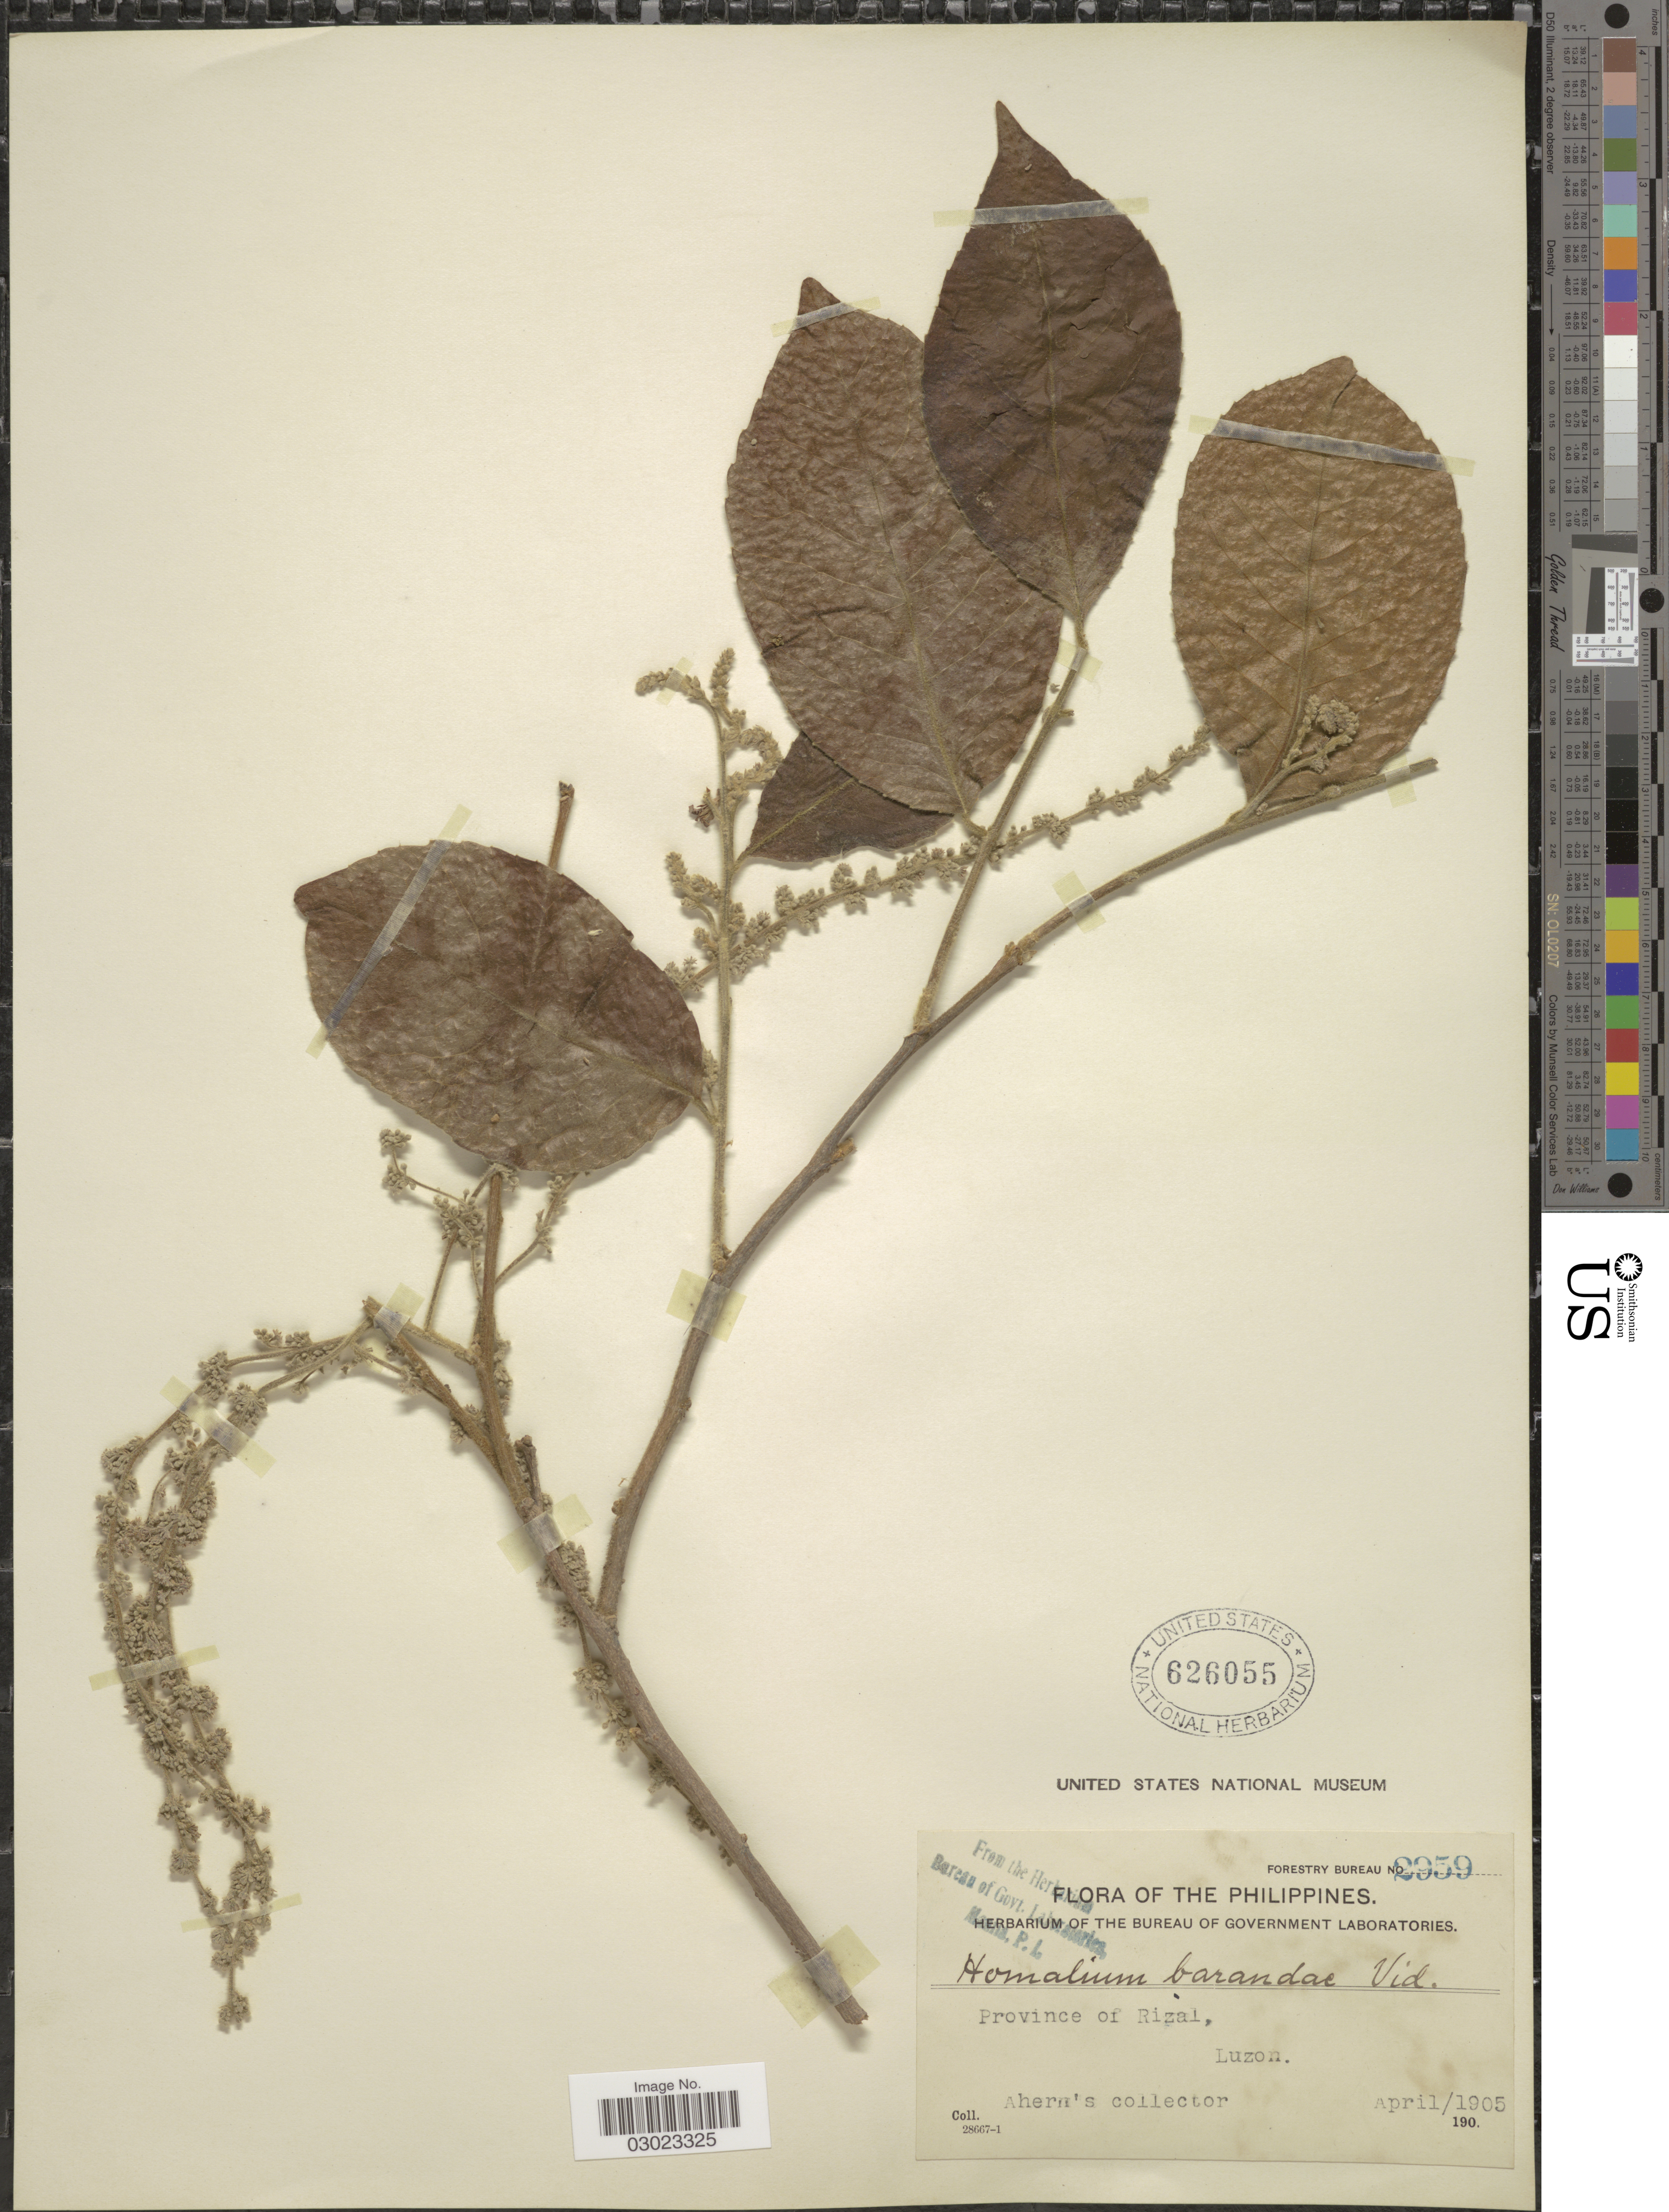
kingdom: Plantae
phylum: Tracheophyta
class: Magnoliopsida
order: Malpighiales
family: Salicaceae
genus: Homalium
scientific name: Homalium barandae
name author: Vidal ex Fern.-Vill.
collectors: Ahern's collector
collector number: Forestry Bureau 2959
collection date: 1905-04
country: Philippines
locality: Province of Rizal, Luzon.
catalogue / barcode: US 626055